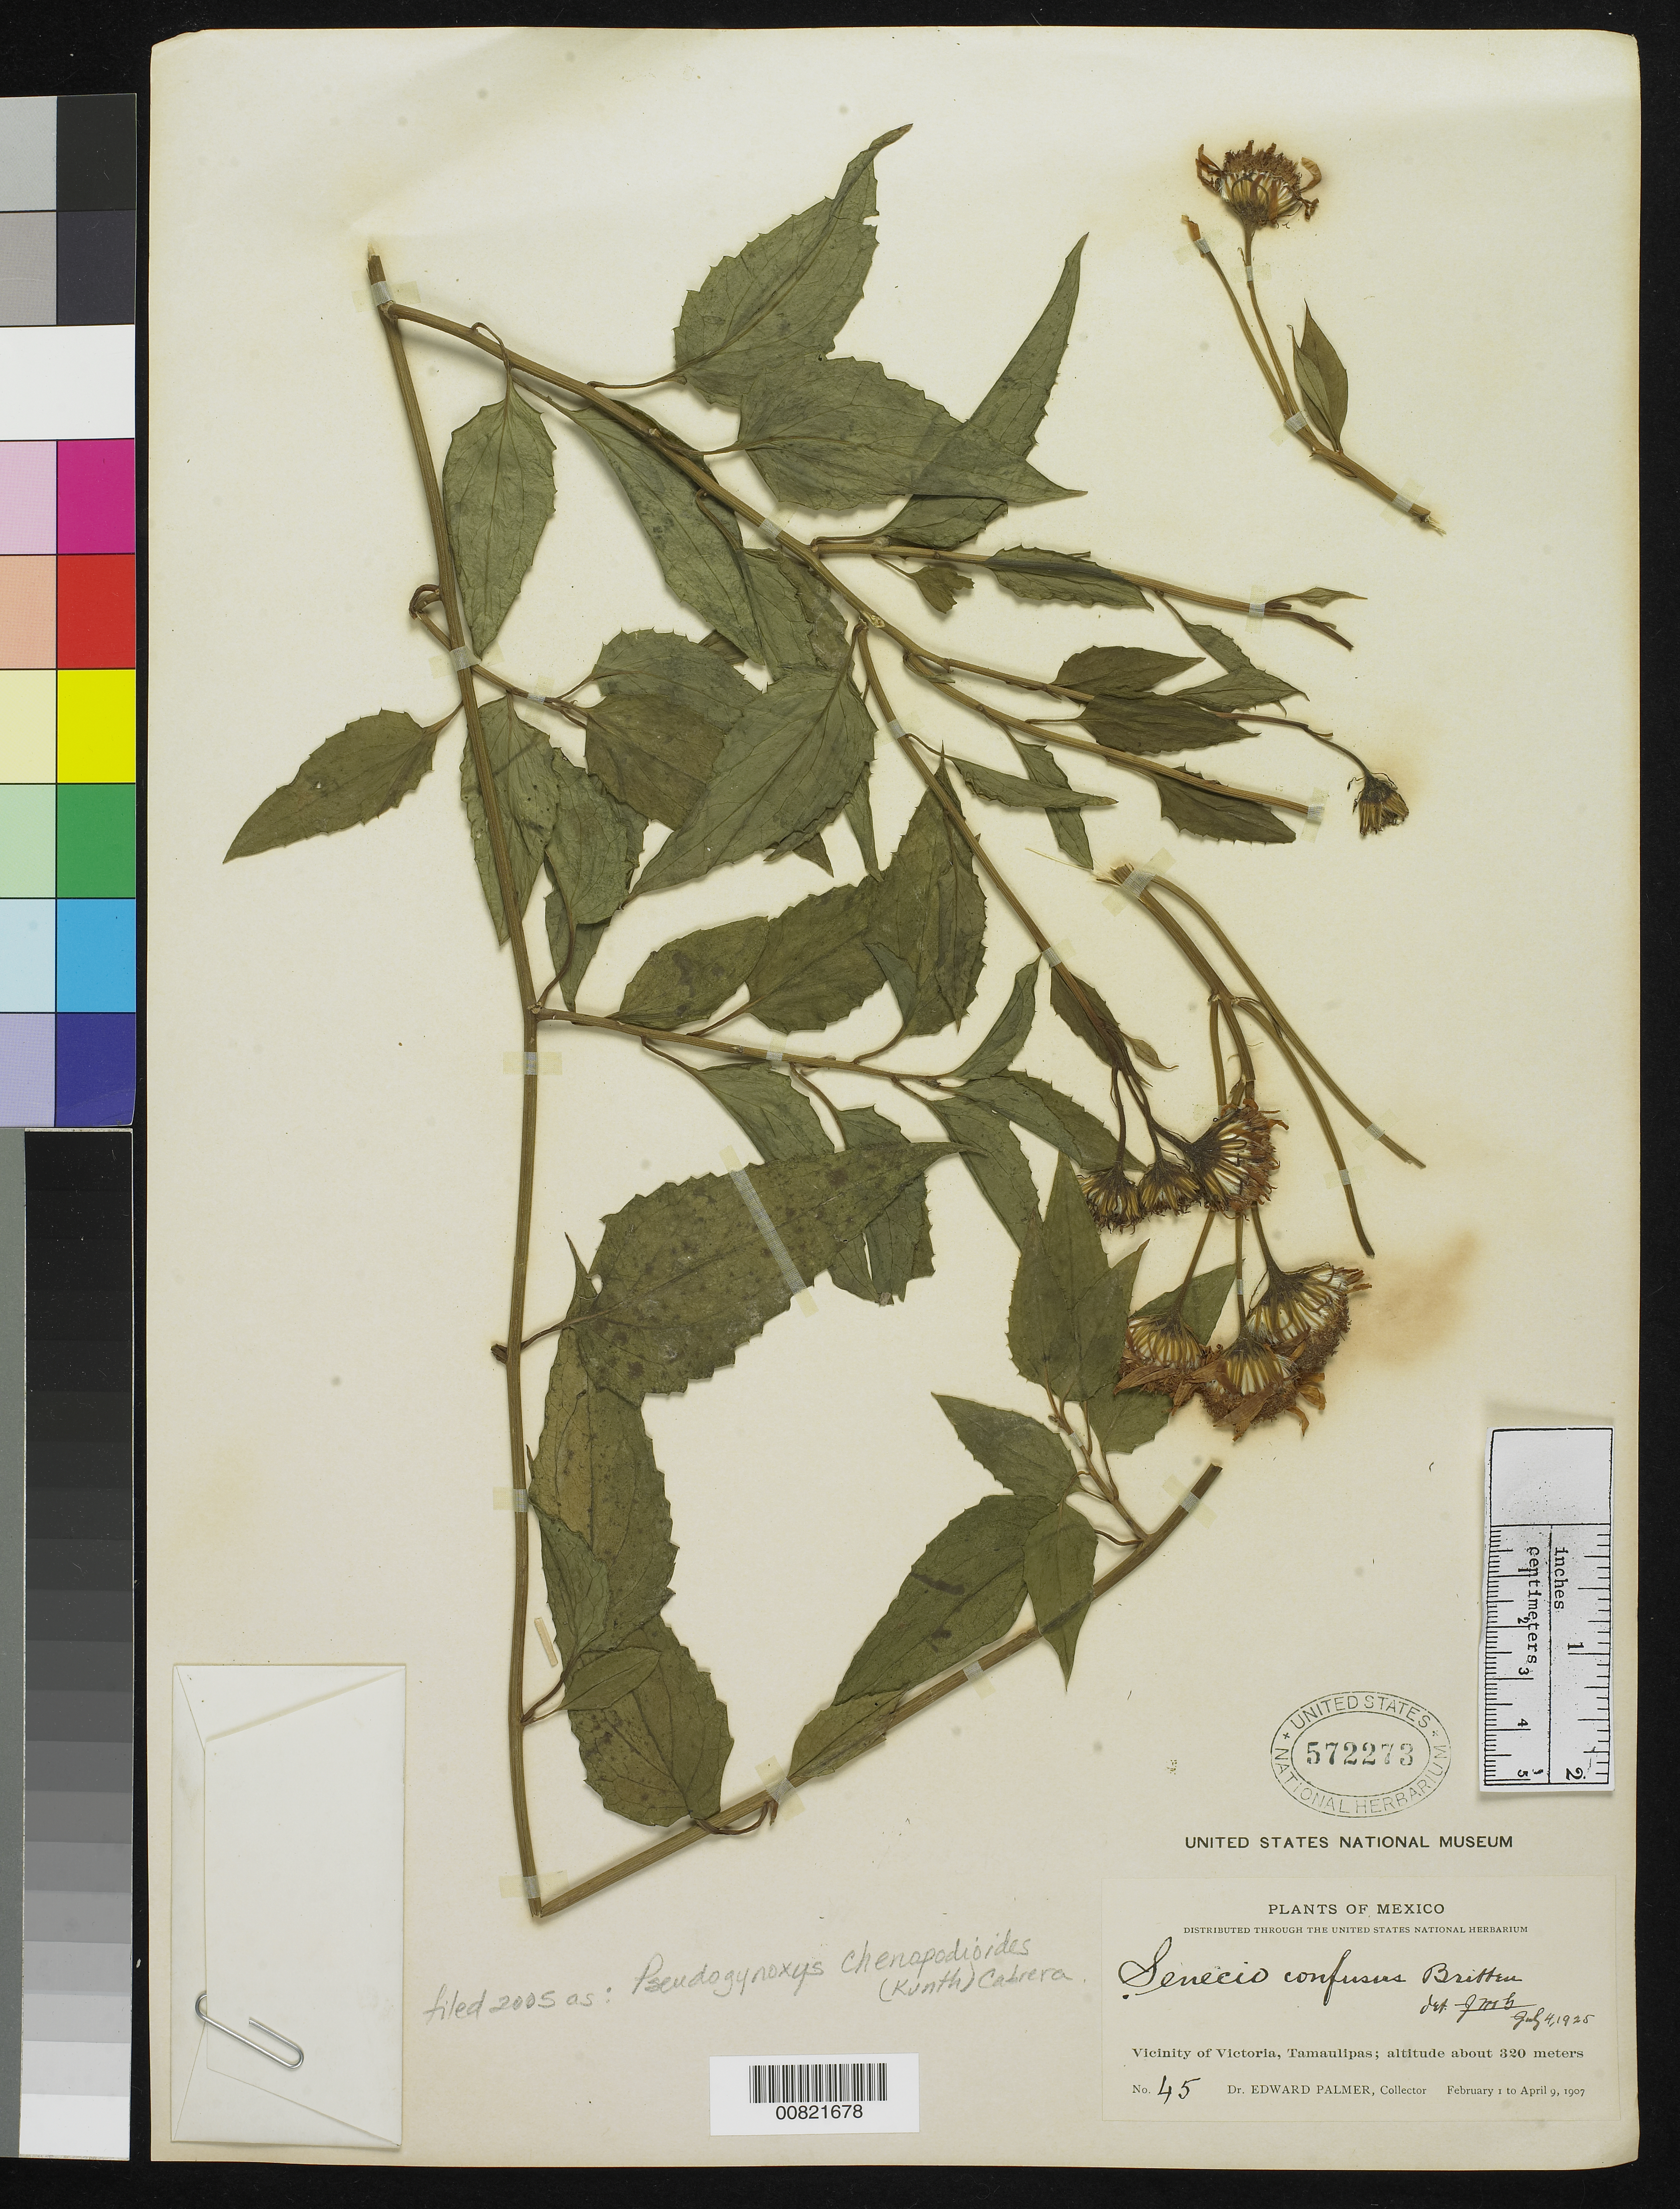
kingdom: Plantae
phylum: Tracheophyta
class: Magnoliopsida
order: Asterales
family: Asteraceae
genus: Pseudogynoxys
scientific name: Pseudogynoxys chenopodioides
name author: (Kunth) Cabrera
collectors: E. Palmer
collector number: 45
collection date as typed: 01 Feb 1907 to 09 Apr 1907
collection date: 1907-02-01/1907-04-09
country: Mexico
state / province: Tamaulipas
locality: Vicinity of Victoria.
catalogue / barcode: US 572273